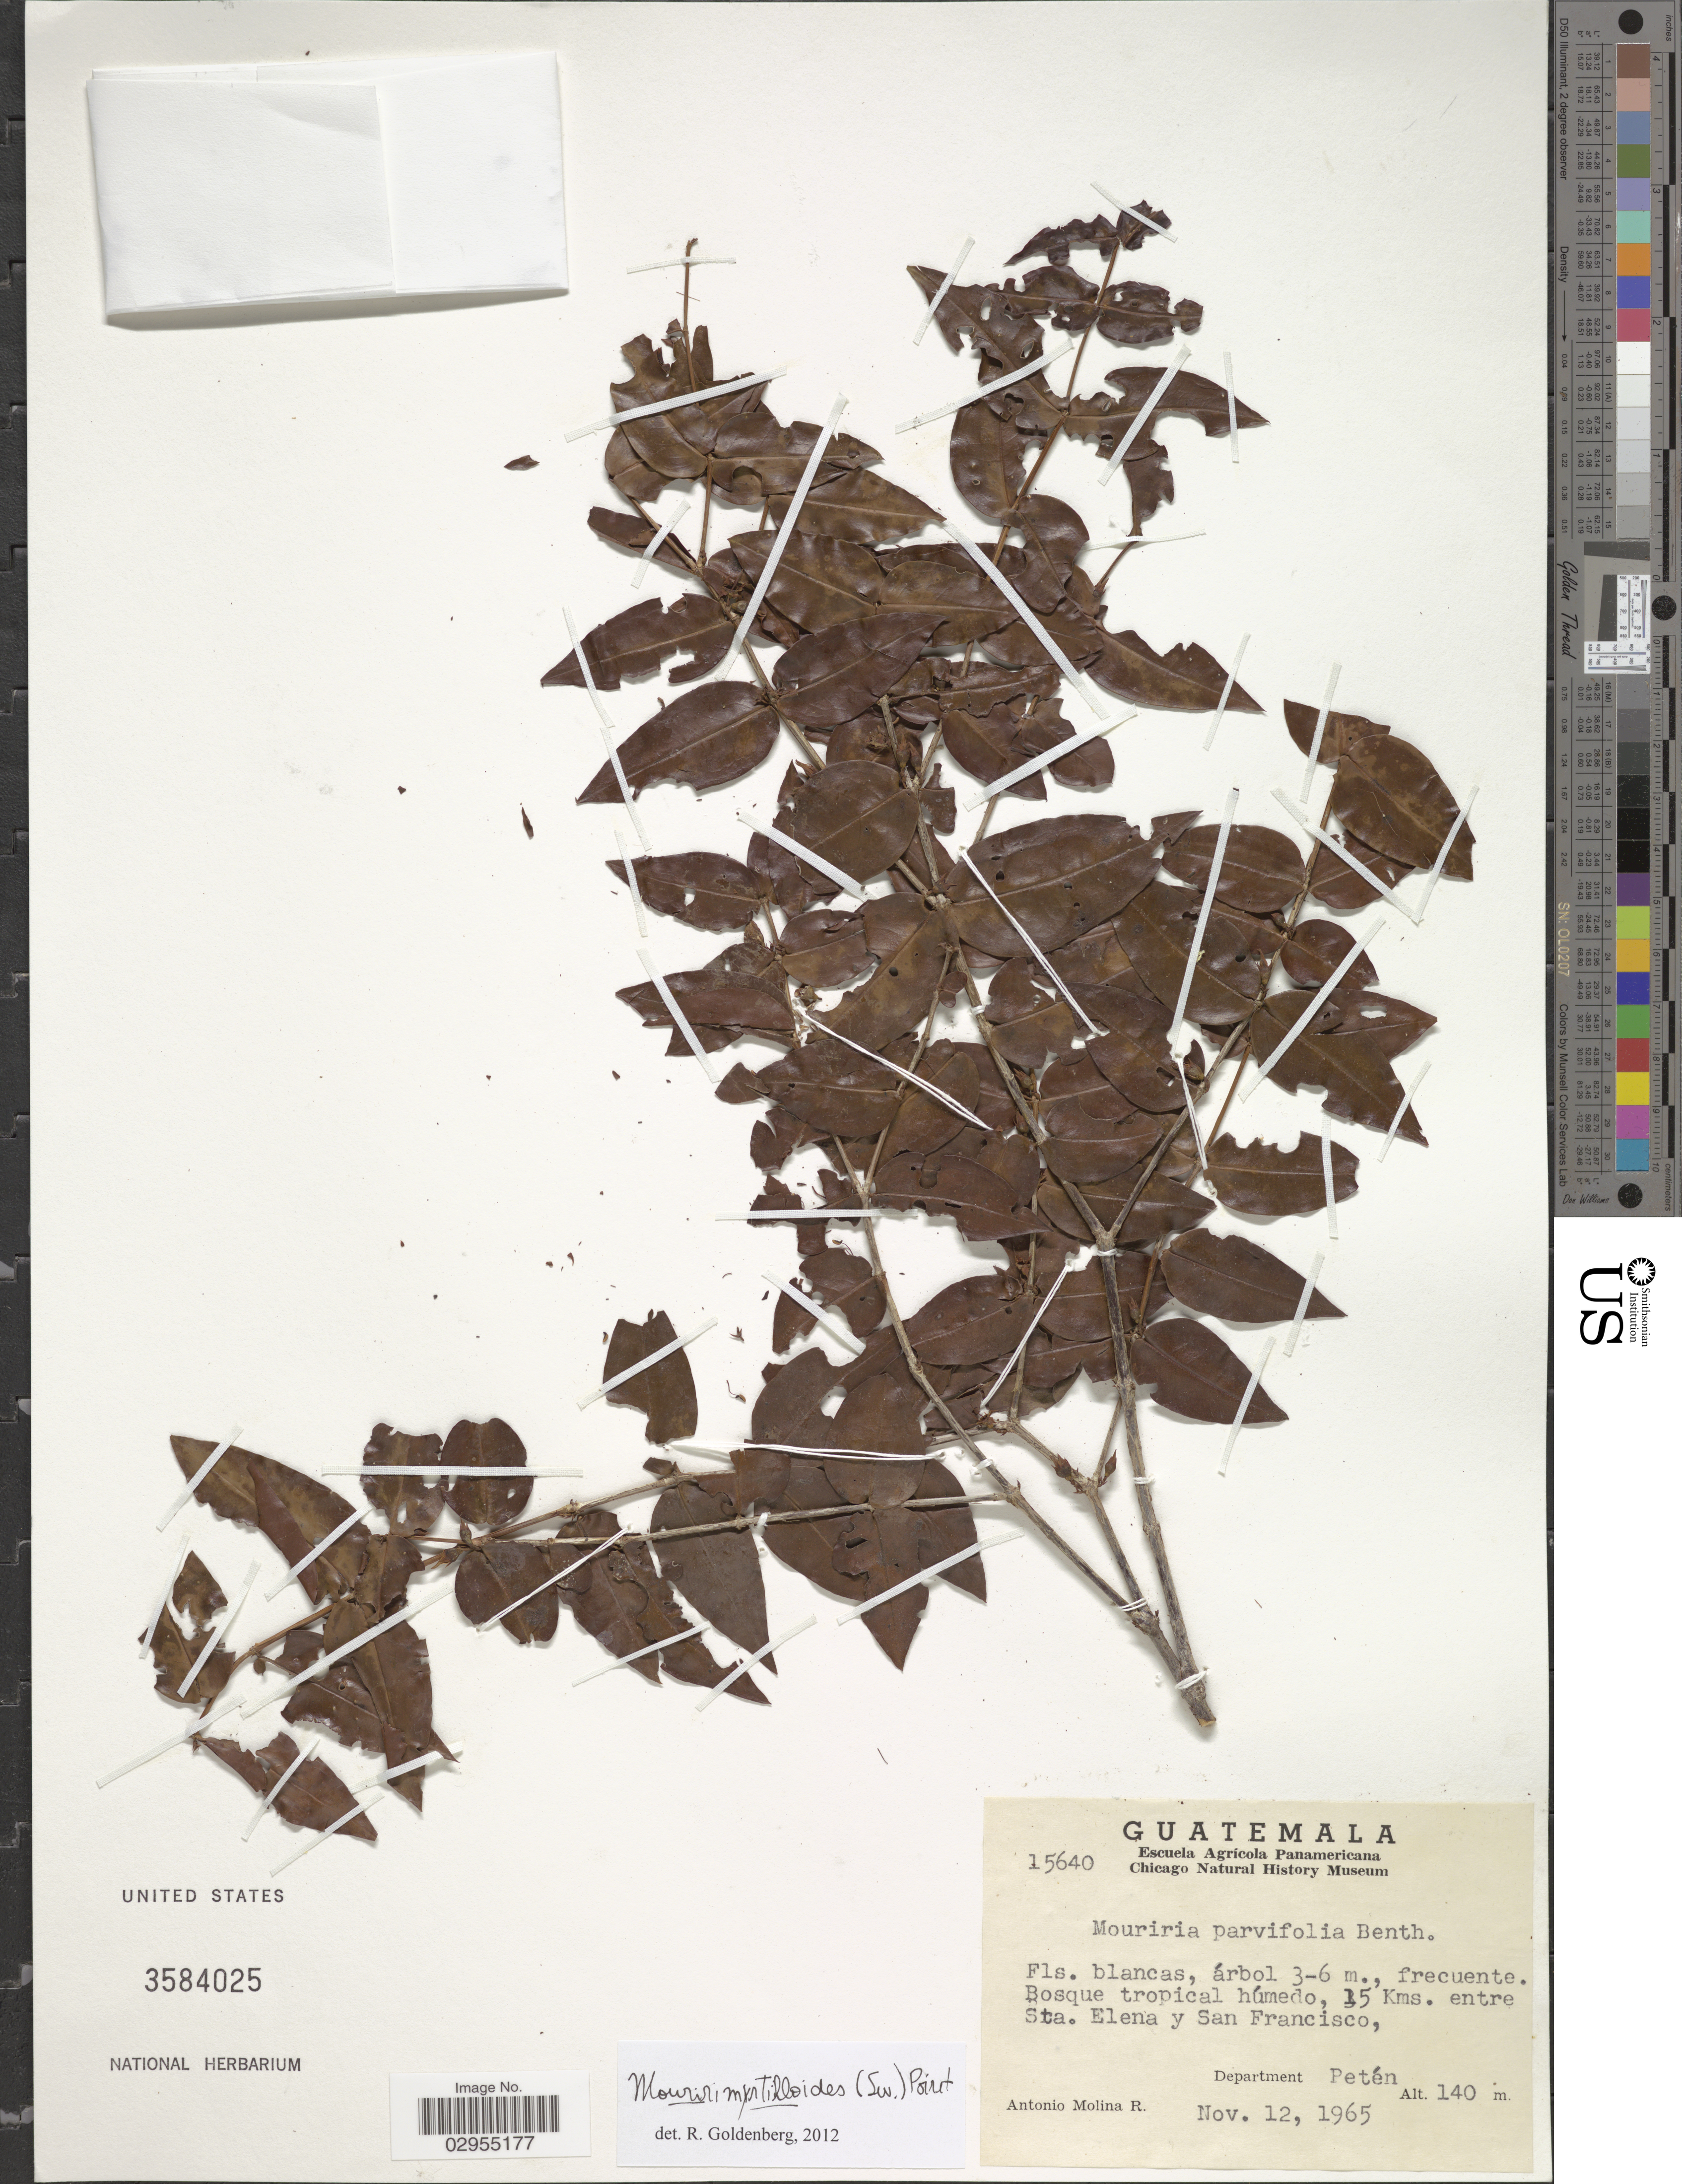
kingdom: Plantae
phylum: Tracheophyta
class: Magnoliopsida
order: Myrtales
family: Melastomataceae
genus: Mouriri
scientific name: Mouriri myrtilloides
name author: (Sw.) Poir.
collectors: A. Molina R.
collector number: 15640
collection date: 1965-11-12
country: Guatemala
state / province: El Petén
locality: Bosque tropical húmedo, 15 Kms. entre Sta. Elena y San Francisco, Department Petén.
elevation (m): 140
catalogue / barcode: US 3584025